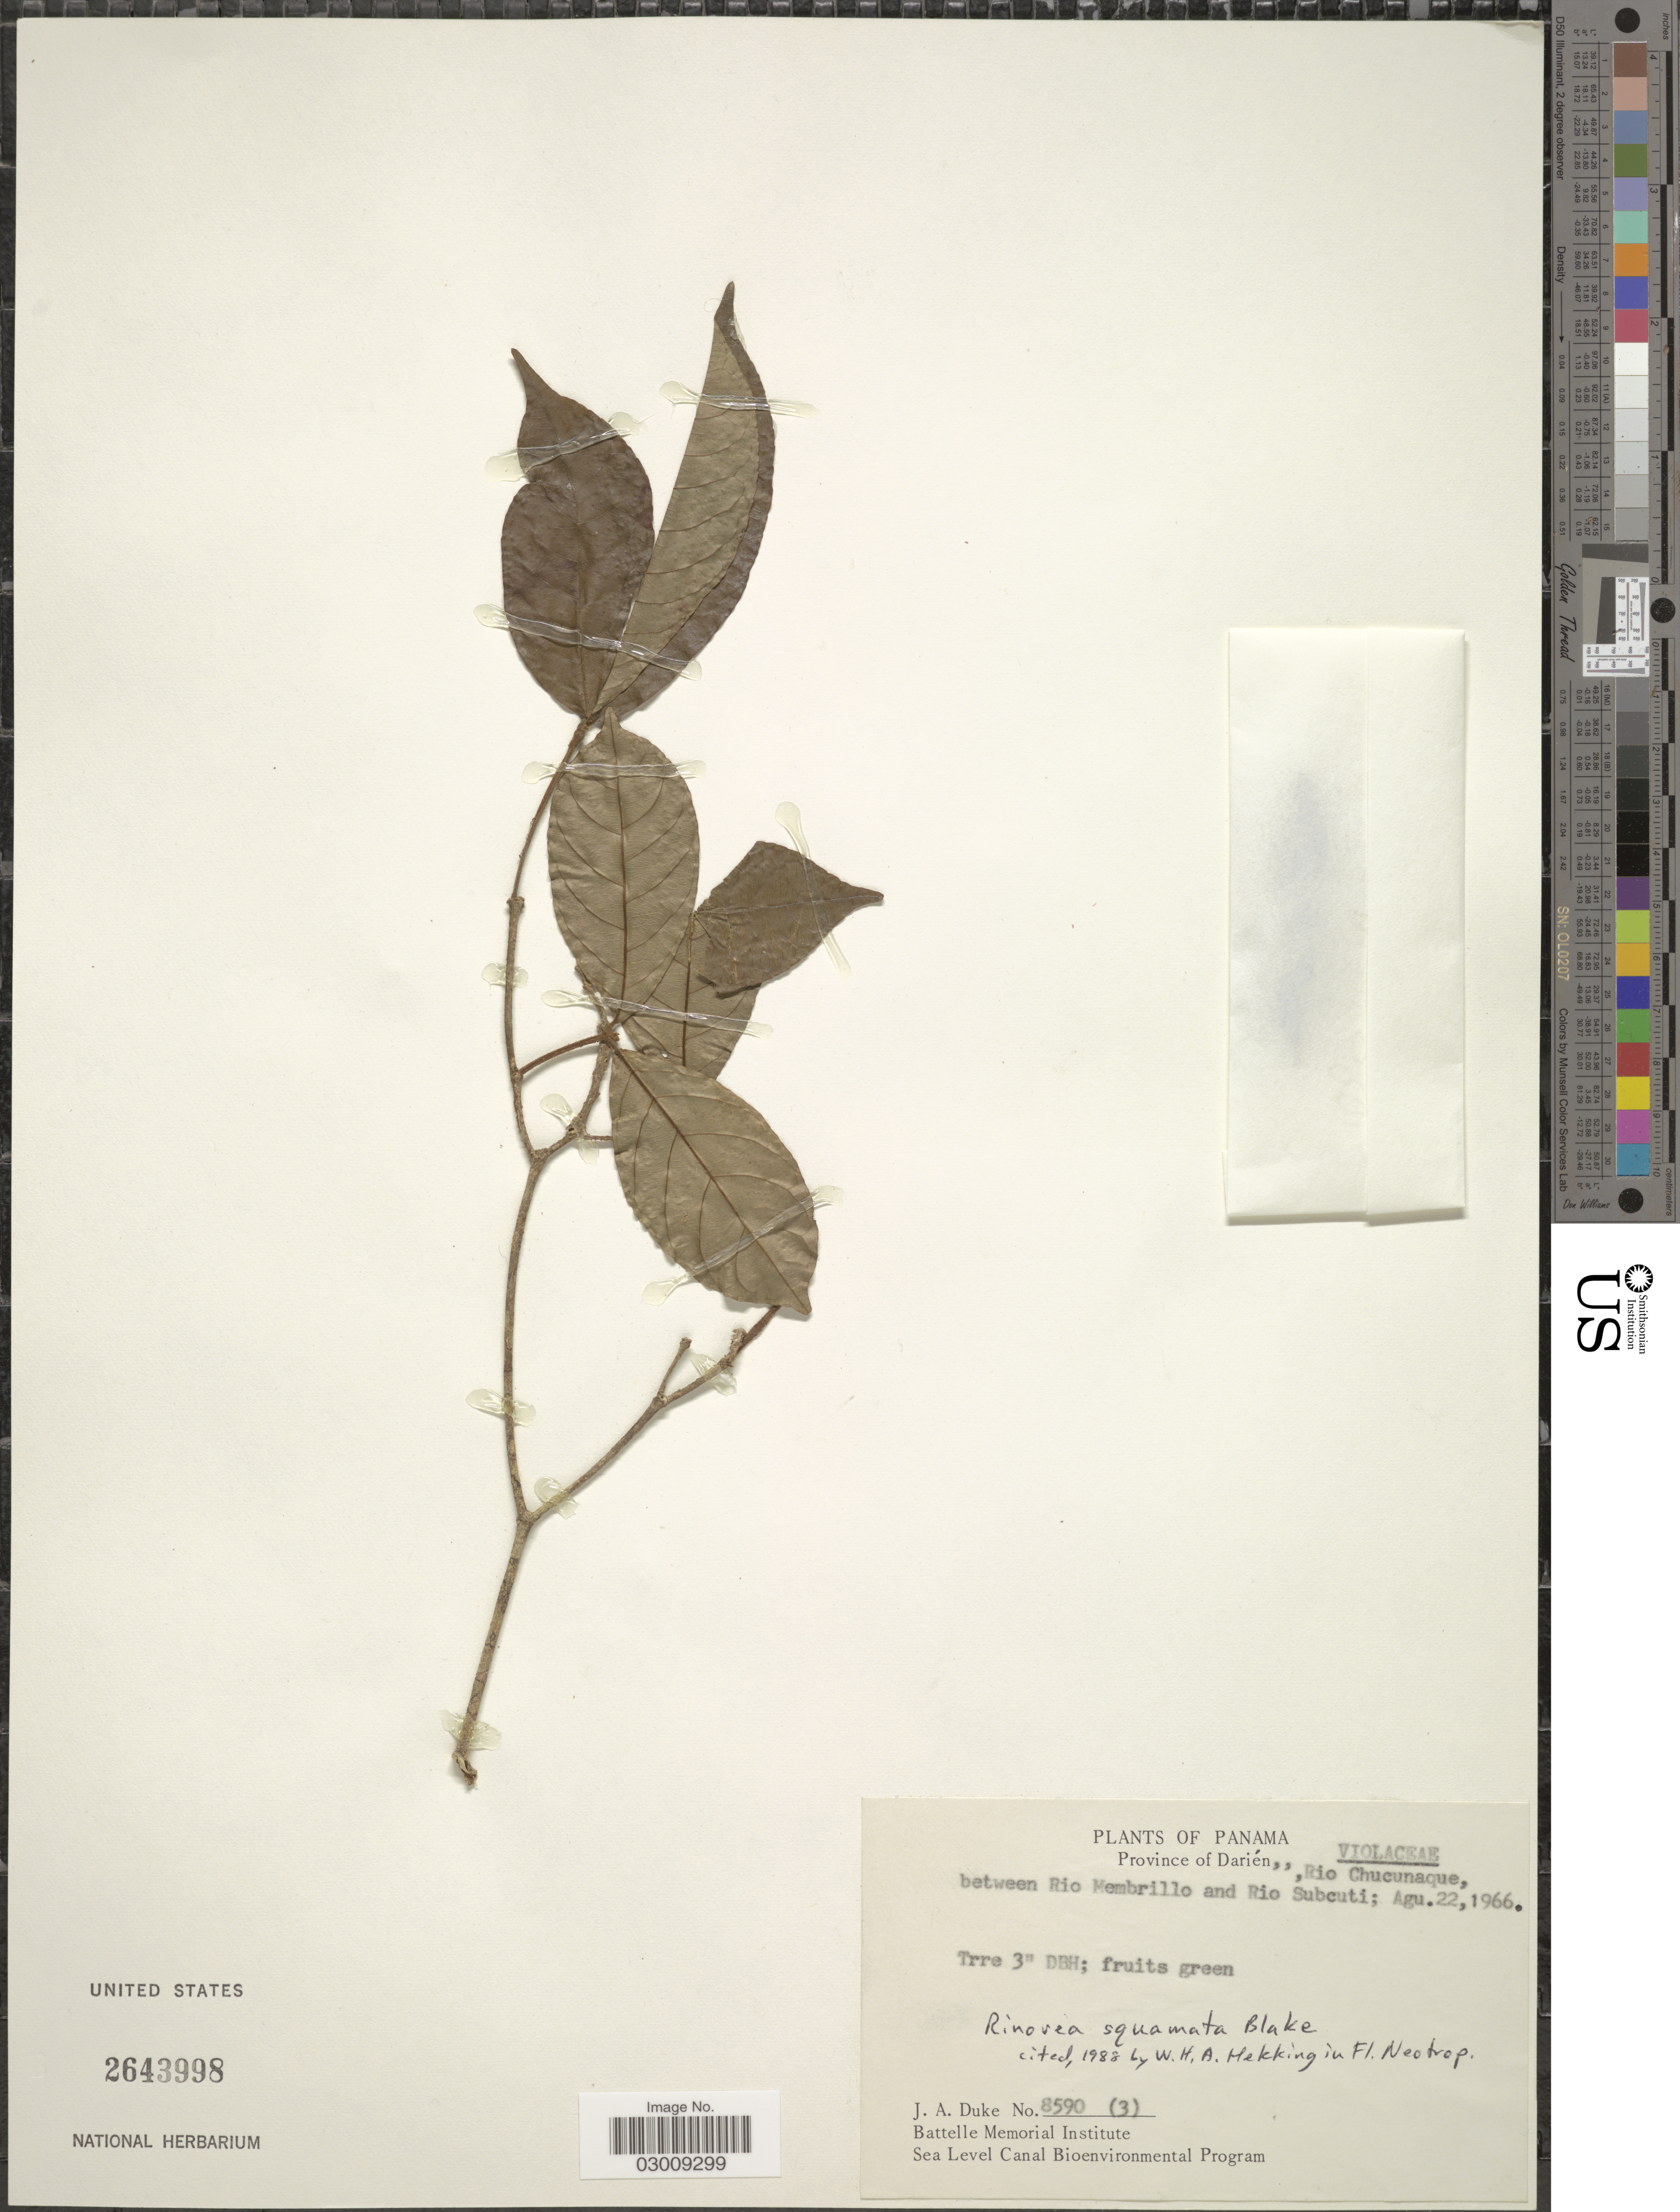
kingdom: Plantae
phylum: Tracheophyta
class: Magnoliopsida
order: Malpighiales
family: Violaceae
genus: Rinorea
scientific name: Rinorea squamata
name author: S.F. Blake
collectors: J. A. Duke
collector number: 8590 (3)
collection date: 1966-08-22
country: Panama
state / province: Darién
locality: Rio Chucunaque, between Rio Membrillo and Rio Subcuti.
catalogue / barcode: US 2643998